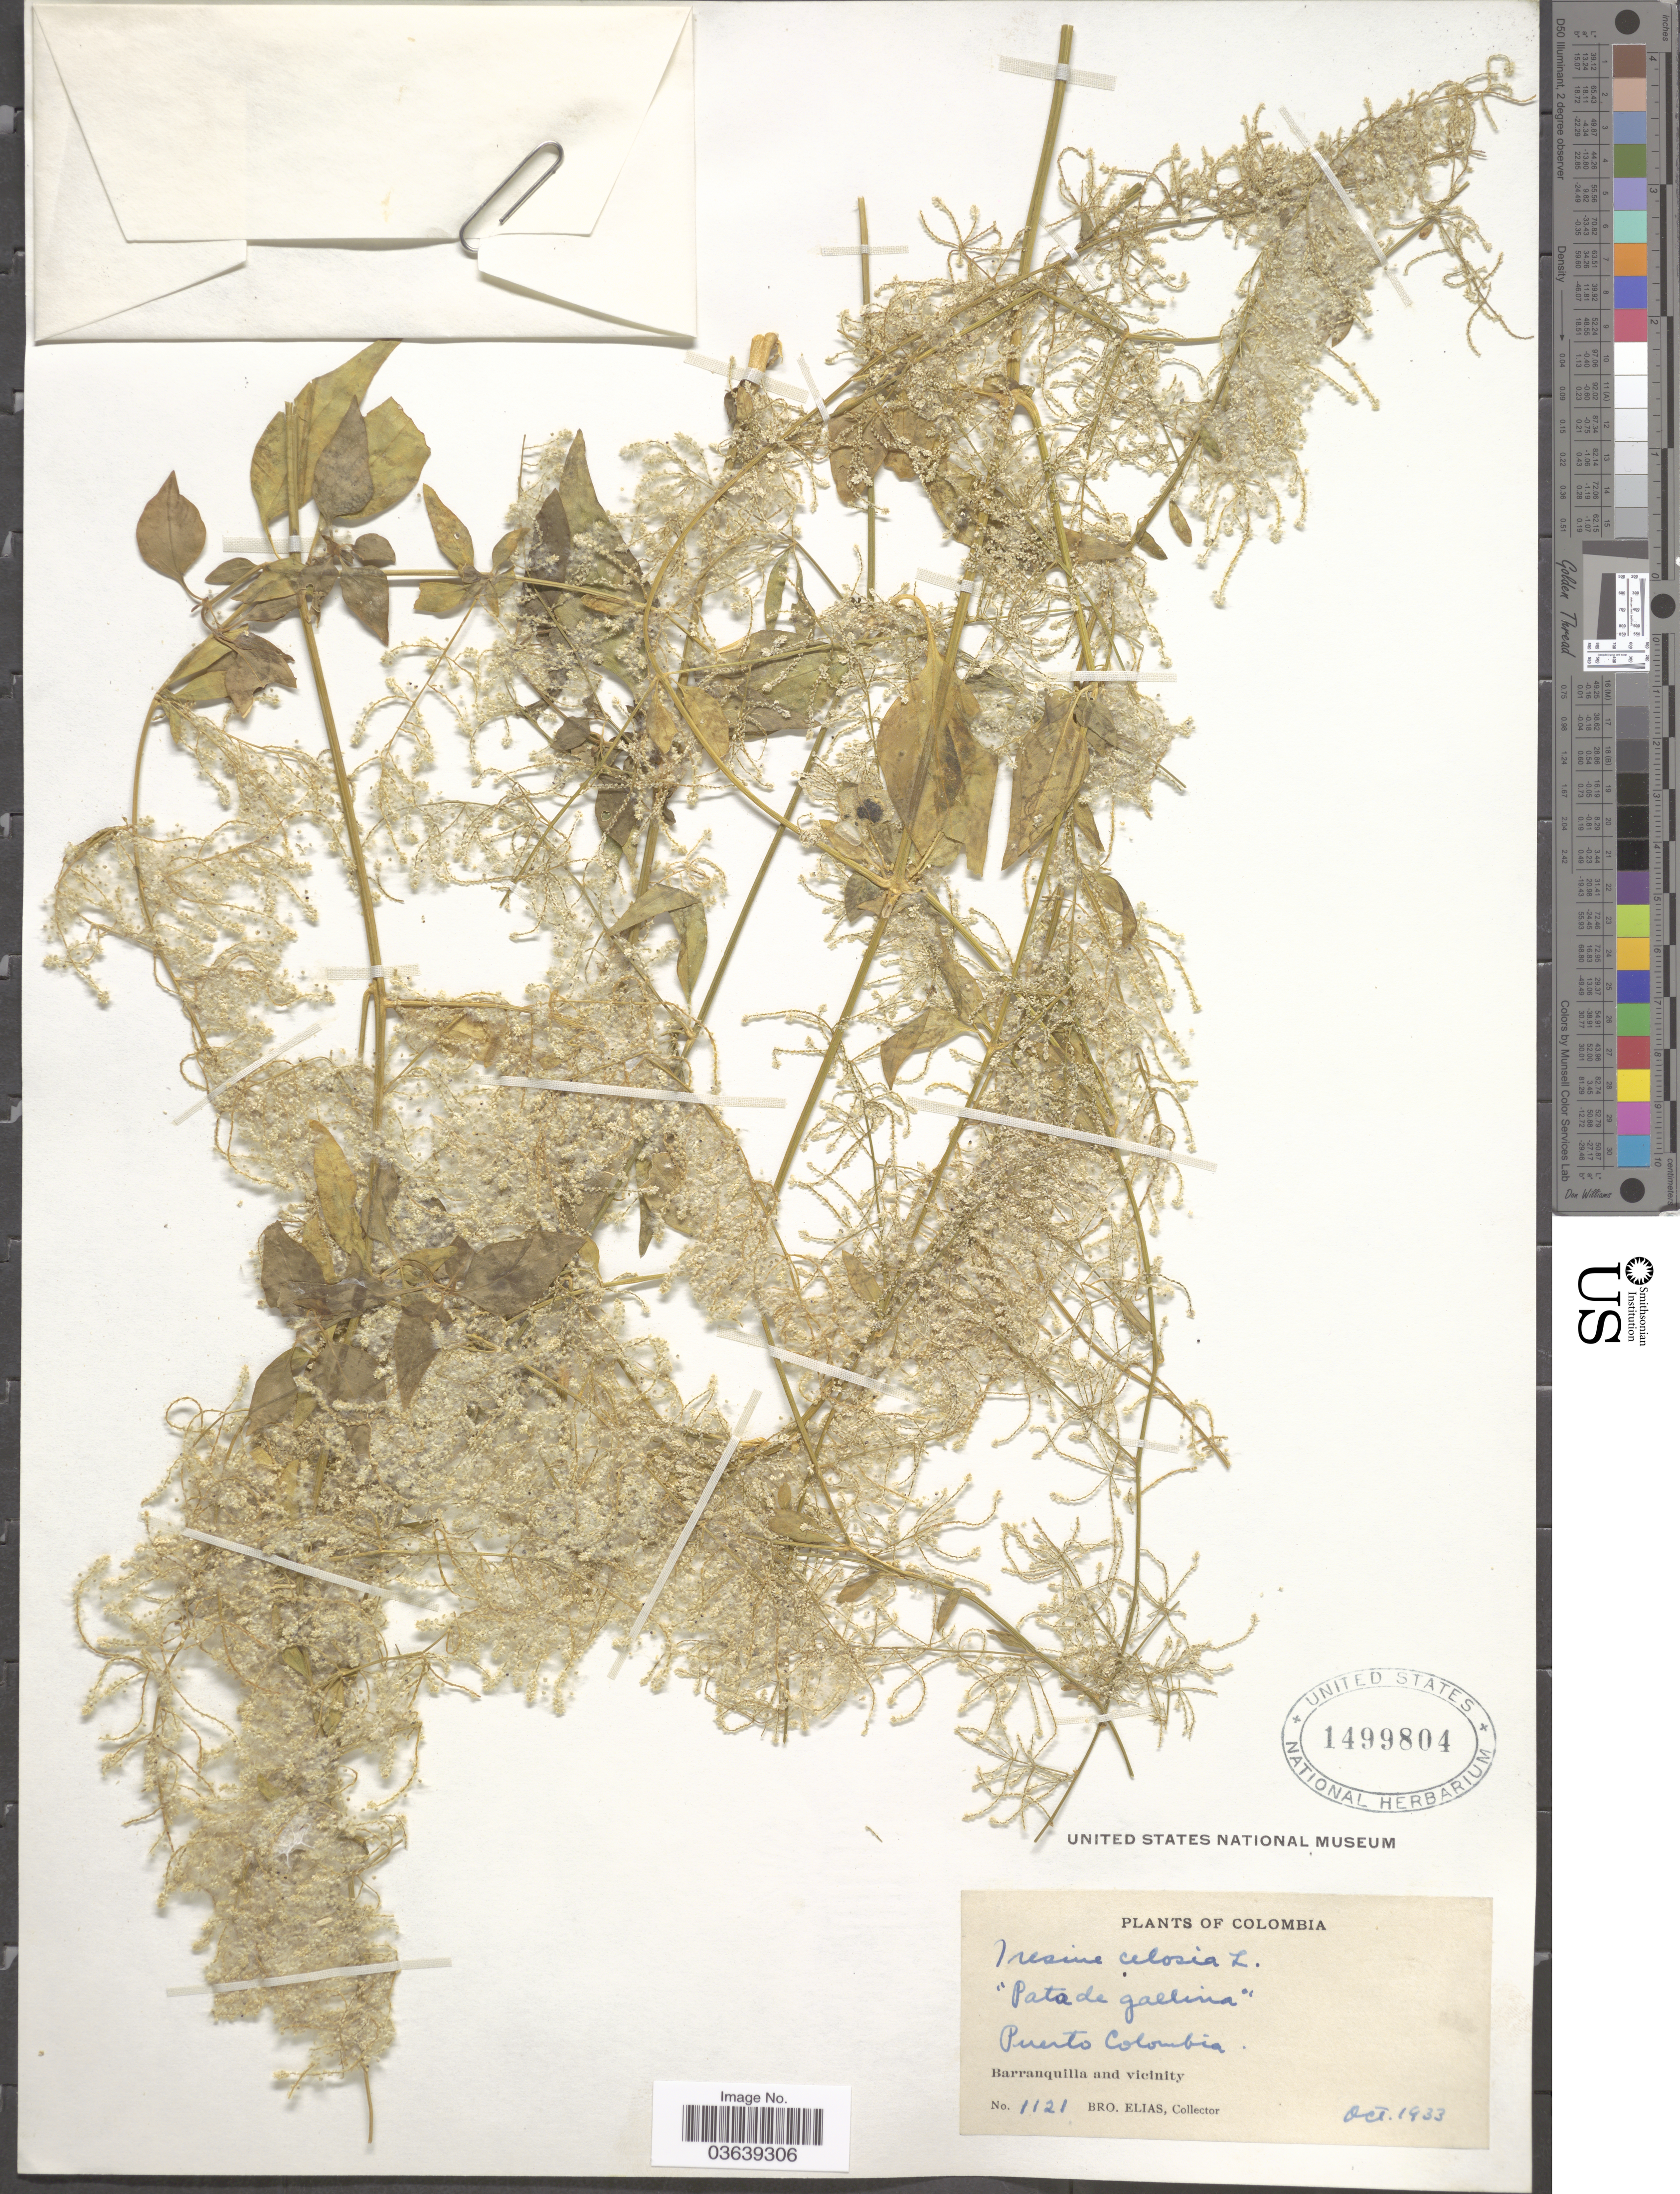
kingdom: Plantae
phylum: Tracheophyta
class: Magnoliopsida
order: Caryophyllales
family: Amaranthaceae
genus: Iresine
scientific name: Iresine diffusa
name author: Humb. & Bonpl. ex Willd.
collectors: Bro. Elias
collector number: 1121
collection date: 1933-10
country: Colombia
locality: Puerto Colombia. Barranquilla and vicinity.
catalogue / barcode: US 1499804